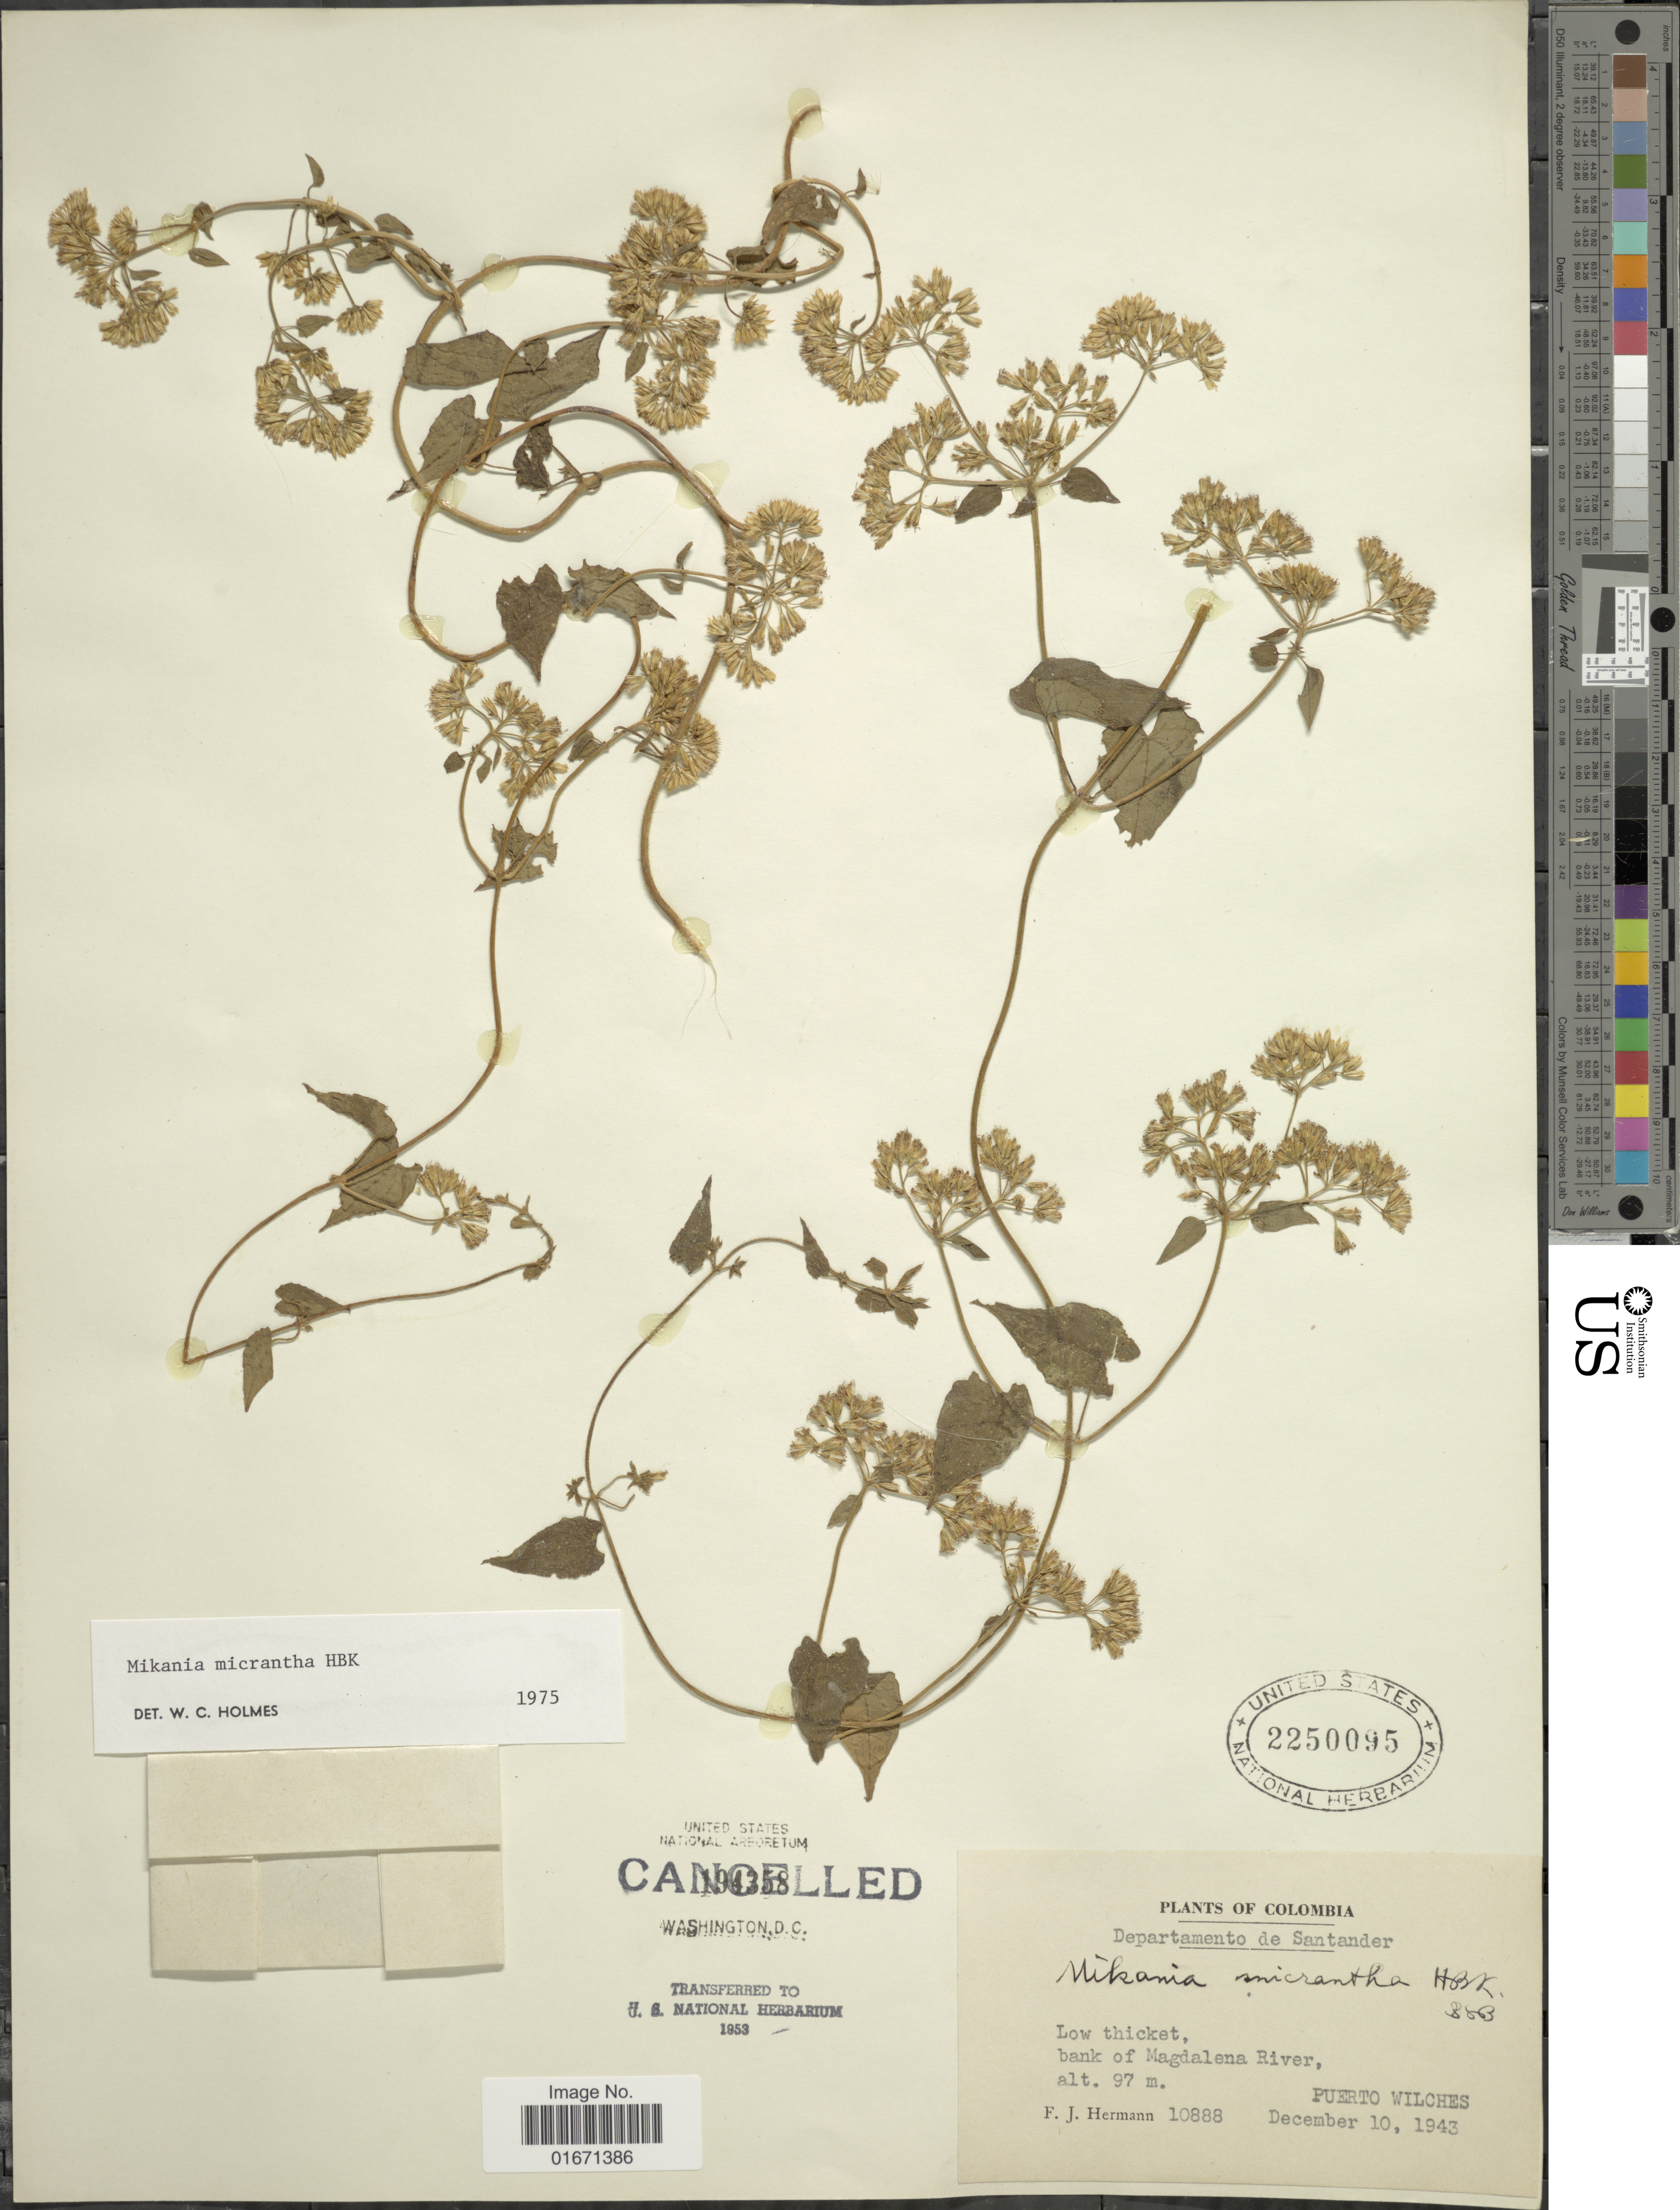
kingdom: Plantae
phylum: Tracheophyta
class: Magnoliopsida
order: Asterales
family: Asteraceae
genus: Mikania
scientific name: Mikania micrantha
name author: Kunth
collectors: F. Herman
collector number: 10888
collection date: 1943-12-10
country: Colombia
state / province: Santander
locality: Bank of Magdalena River, Puerto Wilches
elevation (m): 97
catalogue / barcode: US 2250095